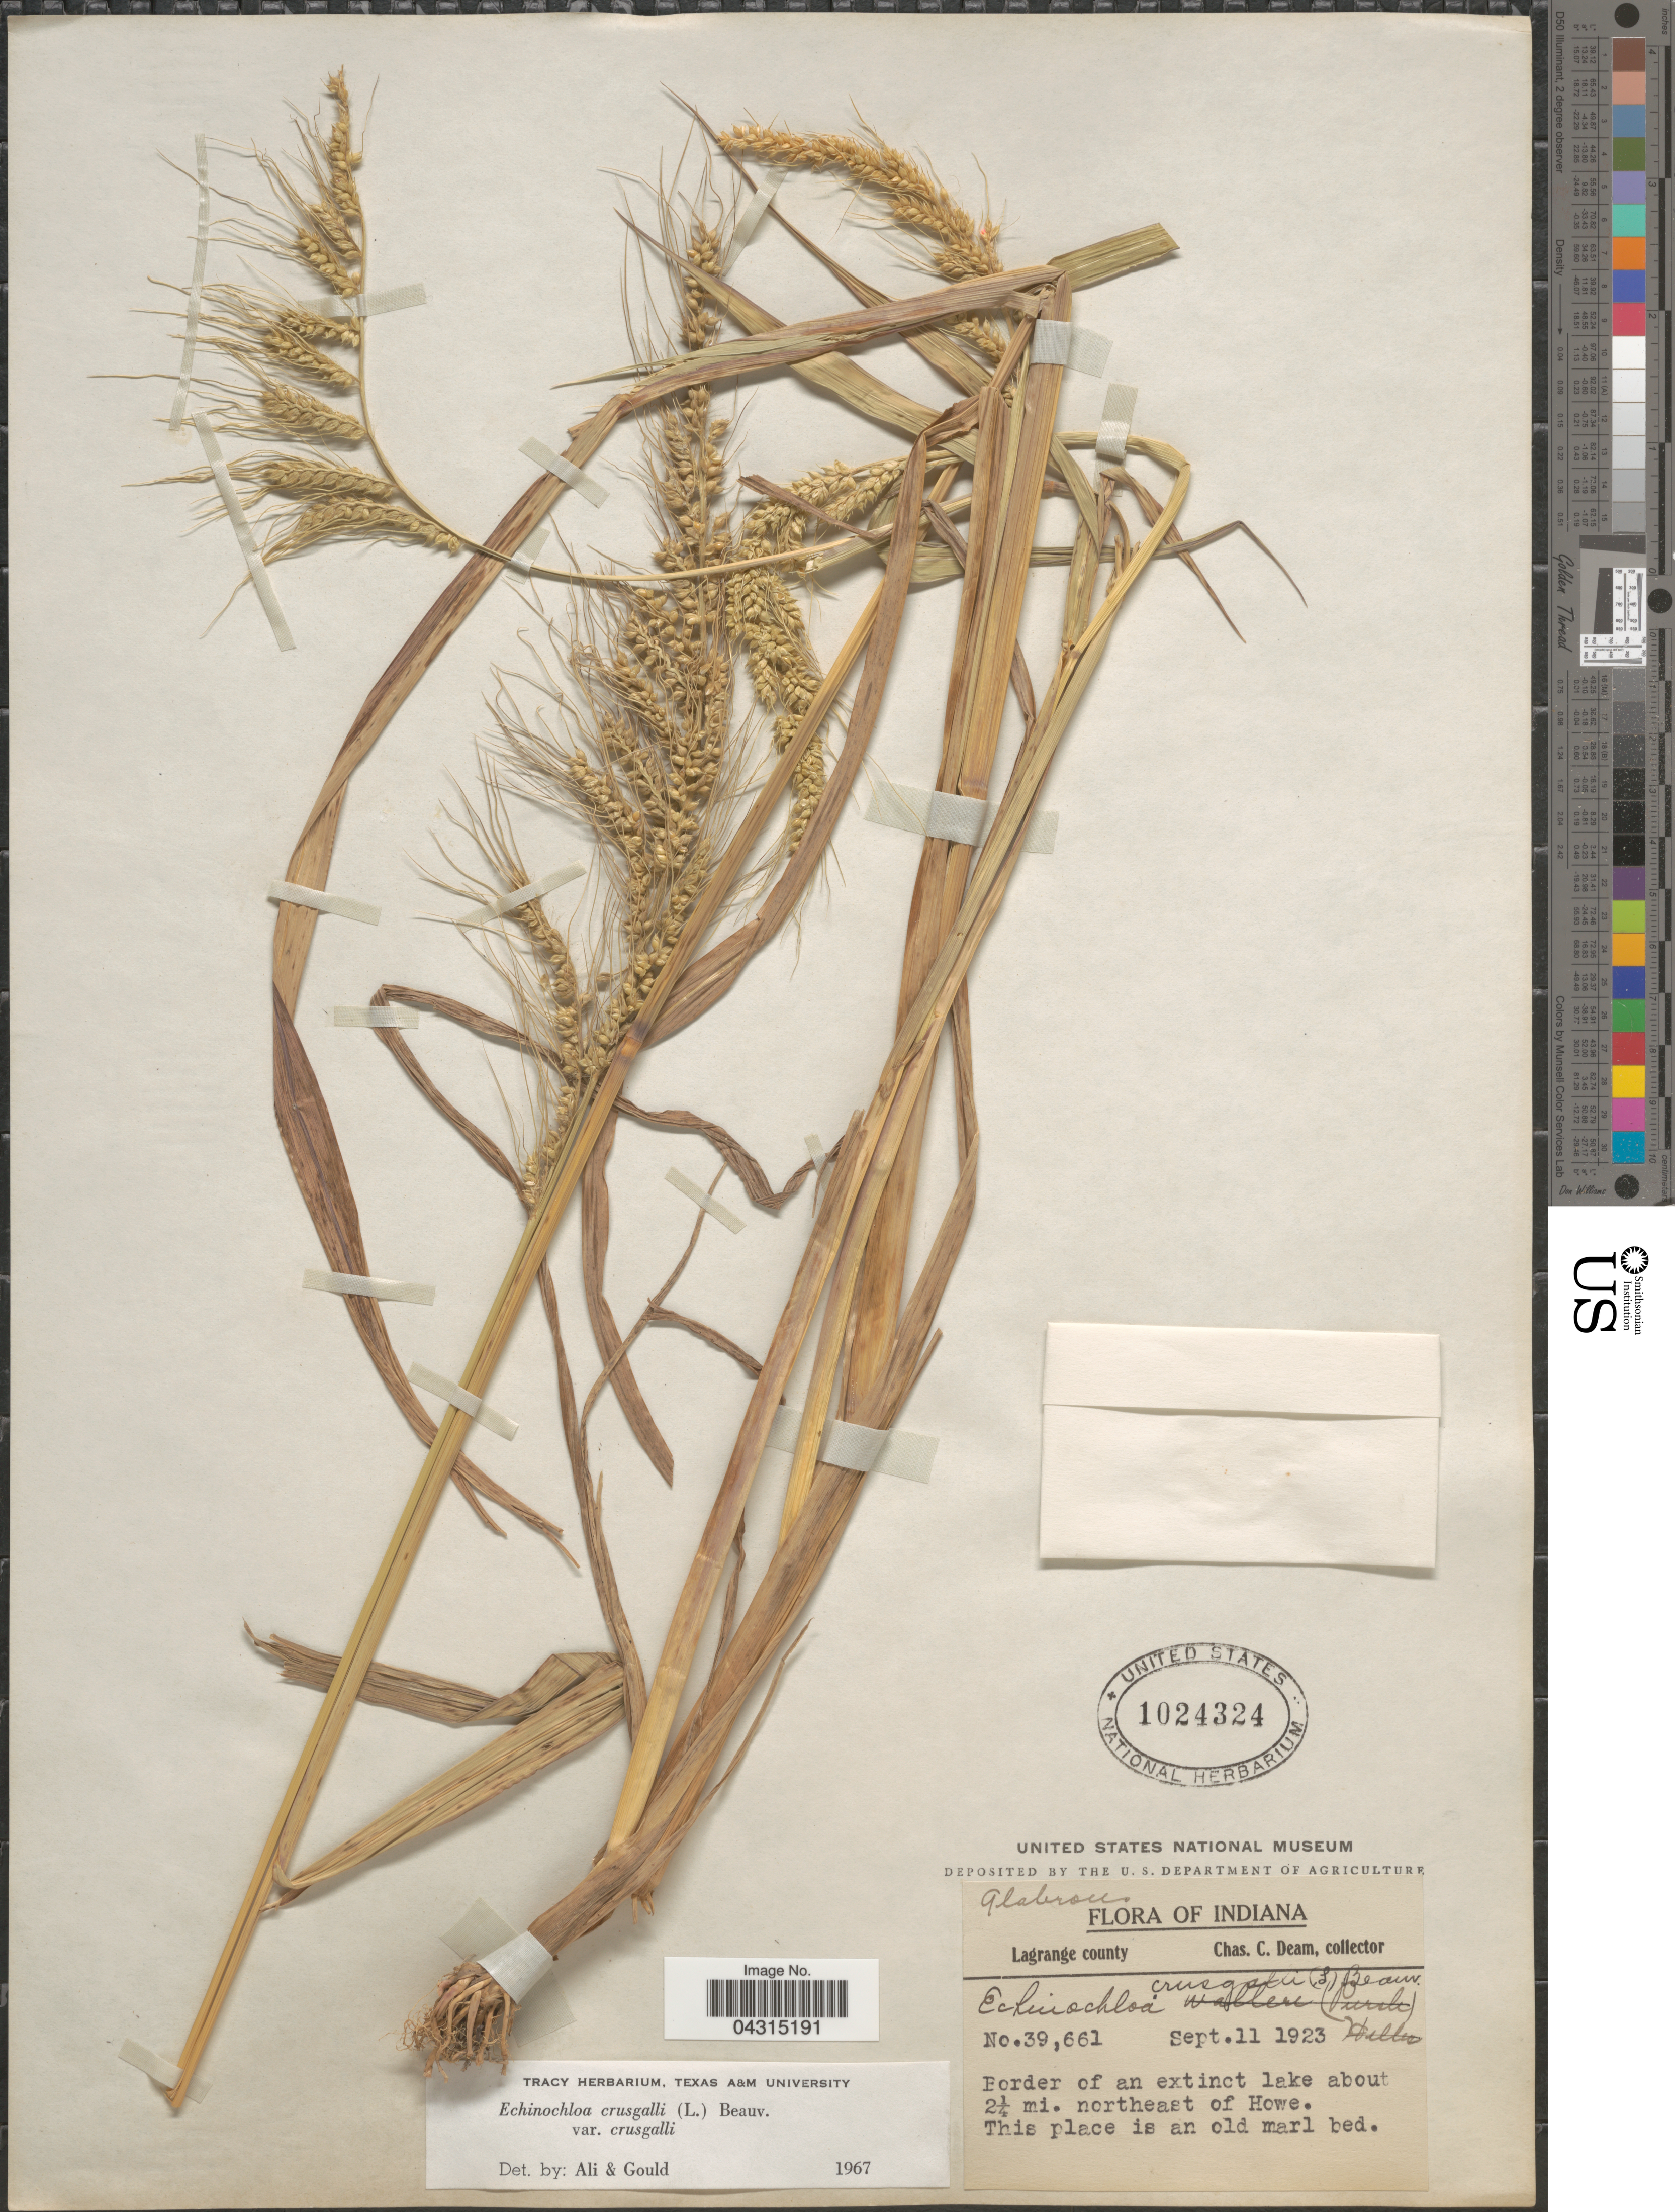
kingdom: Plantae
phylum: Tracheophyta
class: Liliopsida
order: Poales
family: Poaceae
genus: Echinochloa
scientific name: Echinochloa crus-galli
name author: (L.) P. Beauv.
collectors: C. C. Deam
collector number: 39661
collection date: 1923-09-11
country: United States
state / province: Indiana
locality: Lagrange county. Border of an extinct lake about 2¼ mi. northeast of Howe.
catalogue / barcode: US 1024324